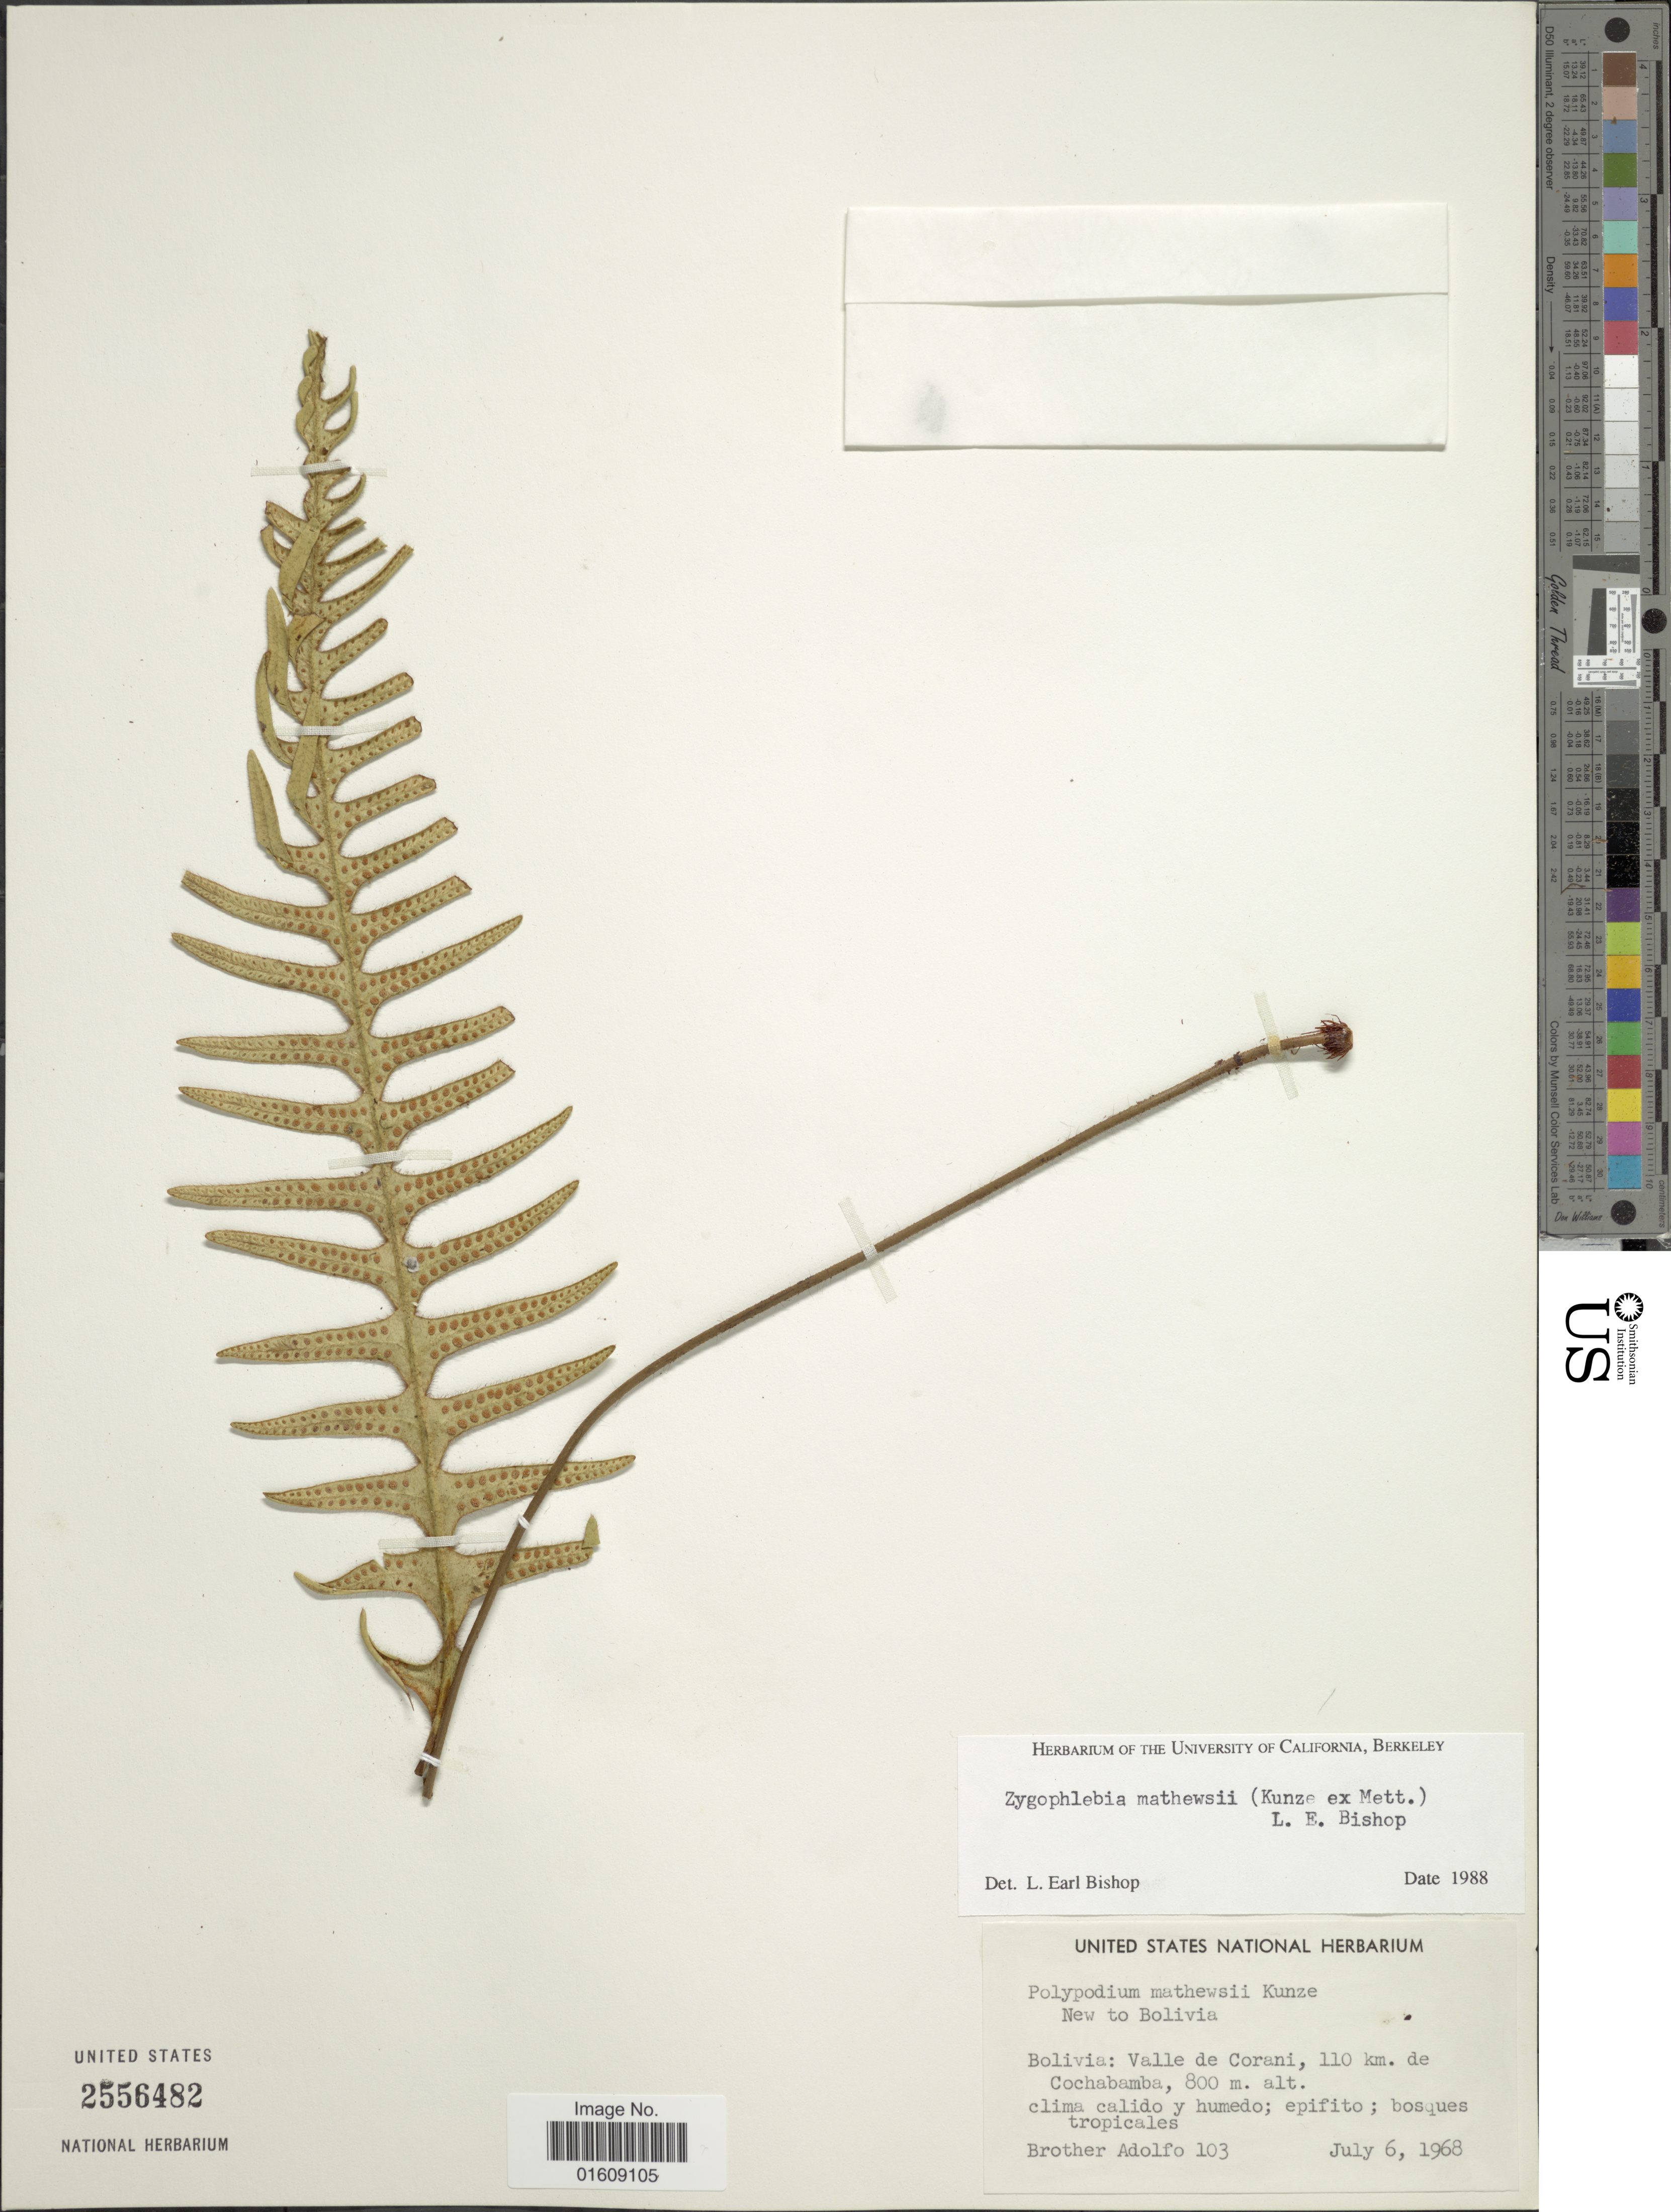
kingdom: Plantae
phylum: Tracheophyta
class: Polypodiopsida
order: Polypodiales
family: Polypodiaceae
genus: Zygophlebia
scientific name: Zygophlebia mathewsii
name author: (Kunze ex Mett.) L.E. Bishop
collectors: Bro. Adolfo M.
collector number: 103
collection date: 1968-07-06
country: Bolivia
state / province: Cochabamba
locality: Bolivia, Valle de Corani, 110 km. de Cochabamba.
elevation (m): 800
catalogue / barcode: US 2556484